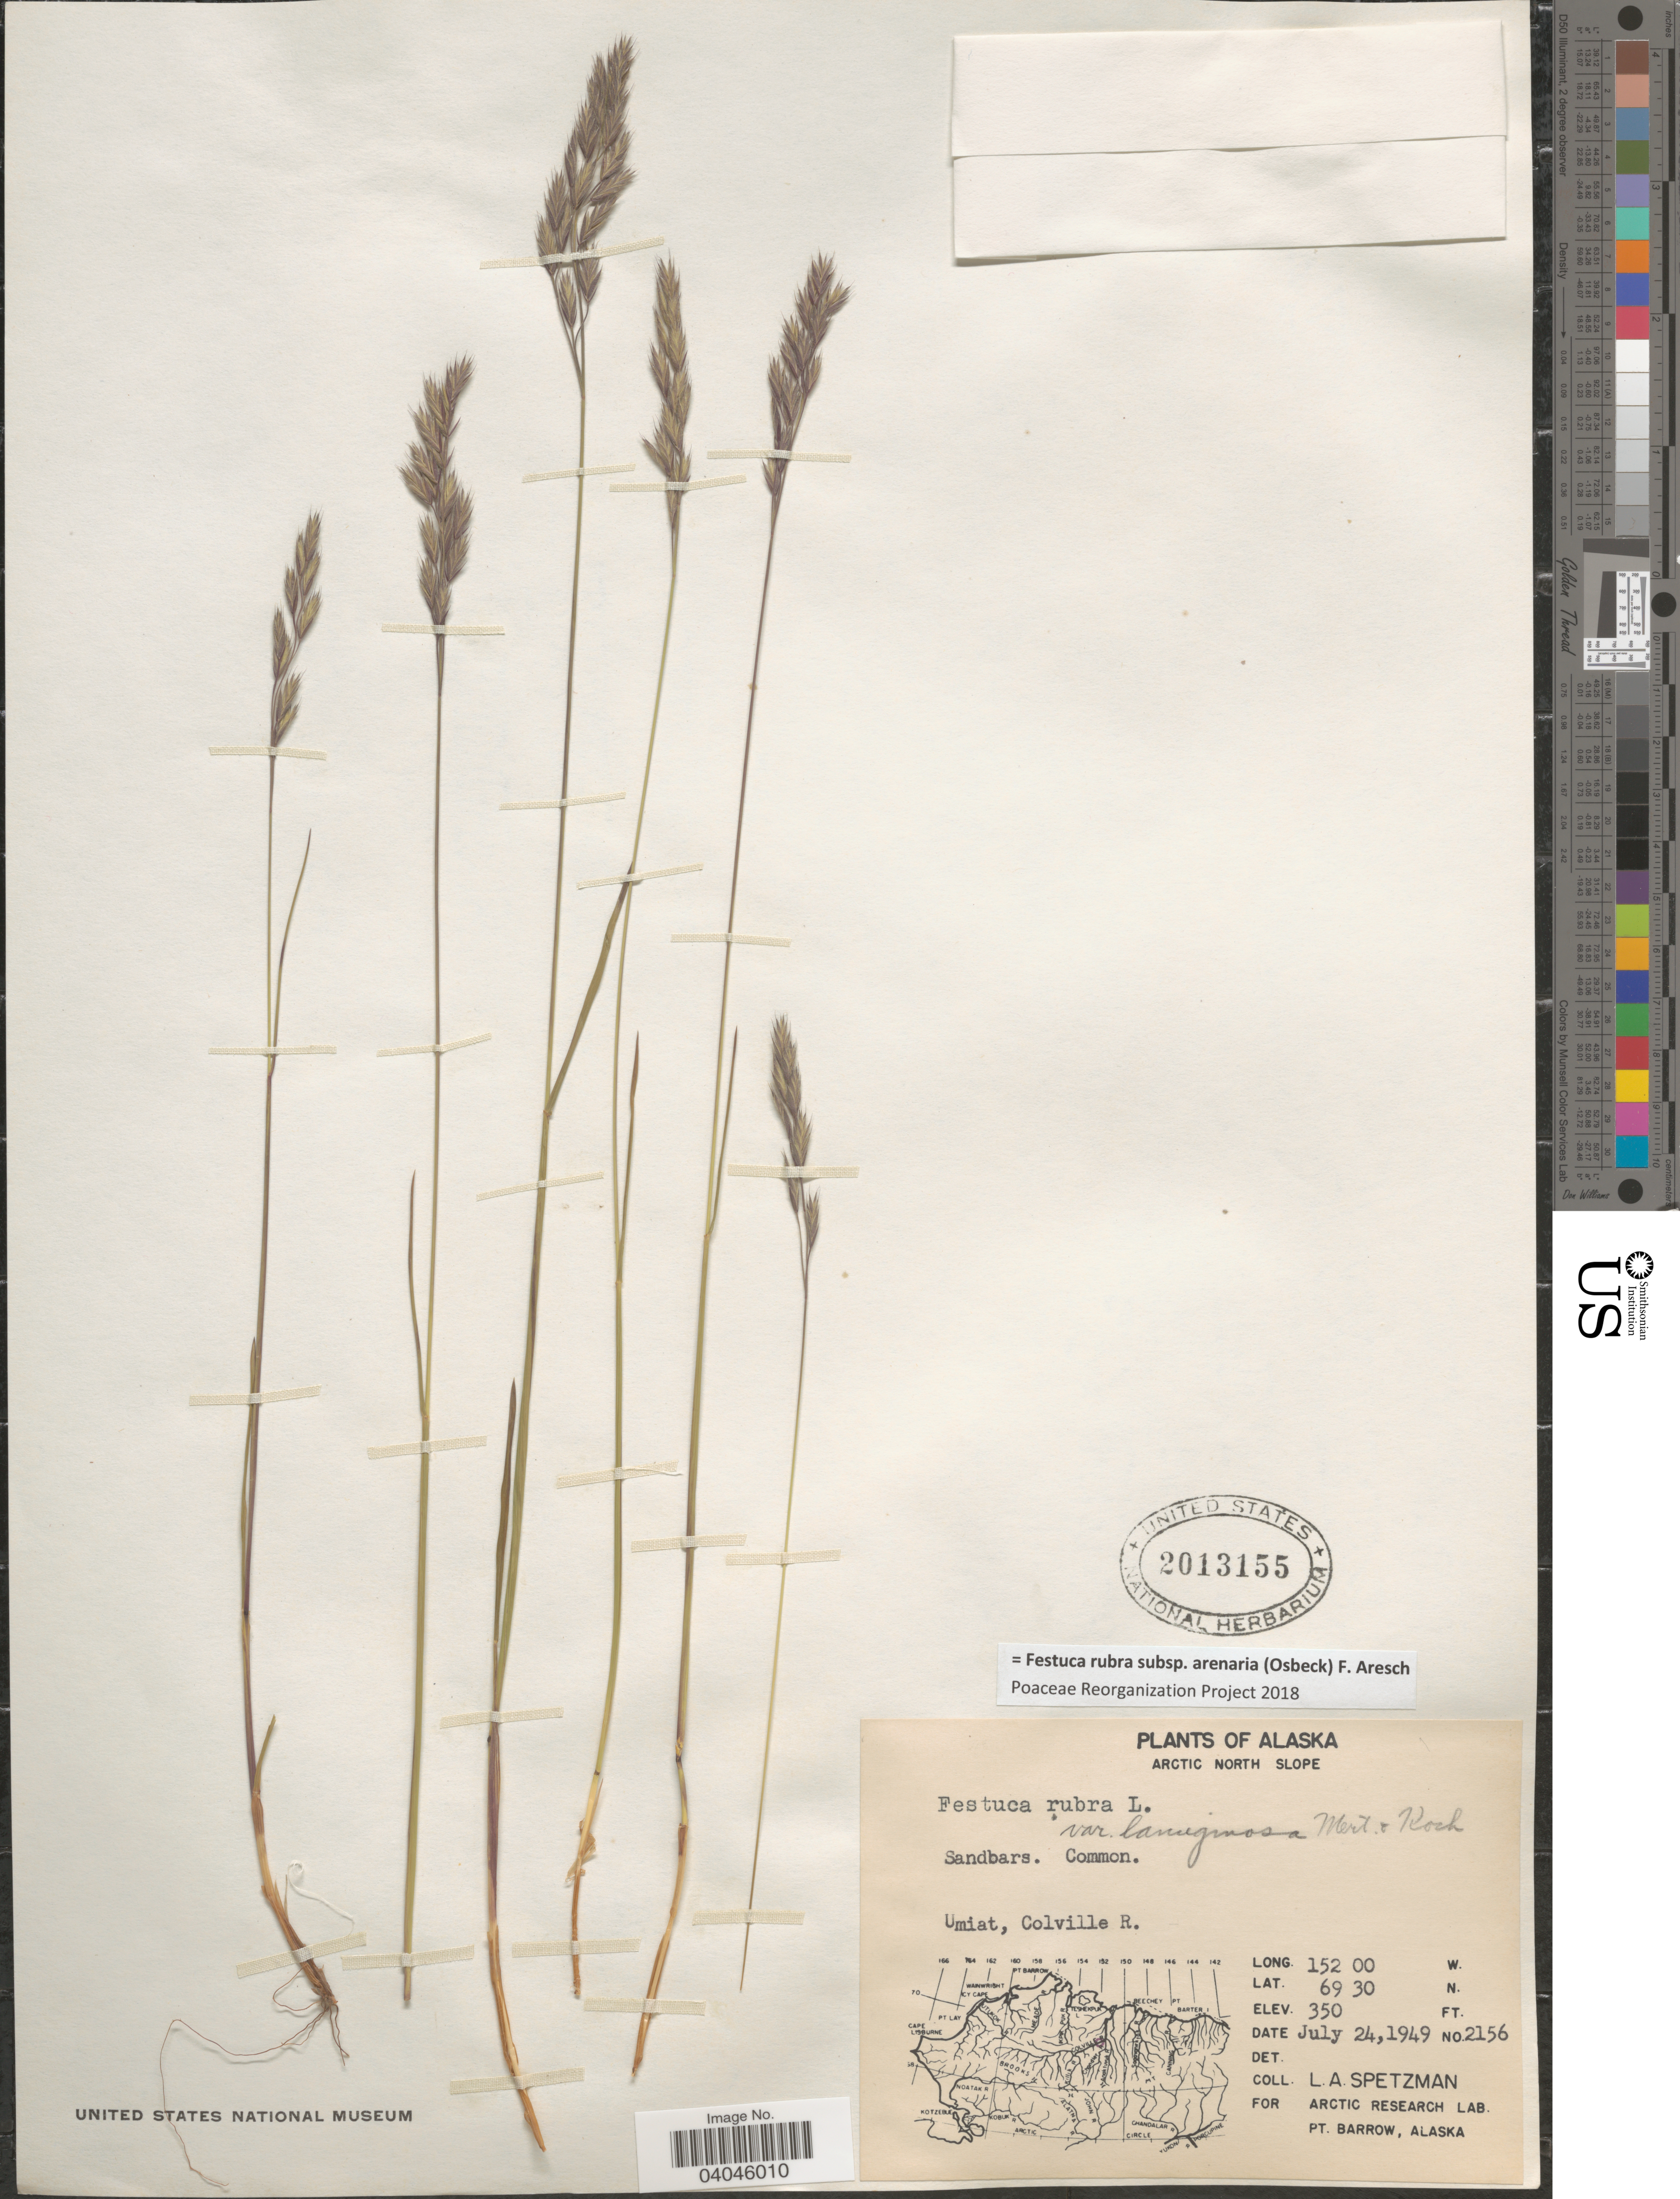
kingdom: Plantae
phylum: Tracheophyta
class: Liliopsida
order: Poales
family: Poaceae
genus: Festuca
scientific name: Festuca rubra subsp. arenaria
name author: (Osbeck) F. Aresch.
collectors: L. Spetzman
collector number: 2156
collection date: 1949-07-24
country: United States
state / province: Alaska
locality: Arctic North Slope. Umiat, Colville R.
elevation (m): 107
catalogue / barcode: US 2013155